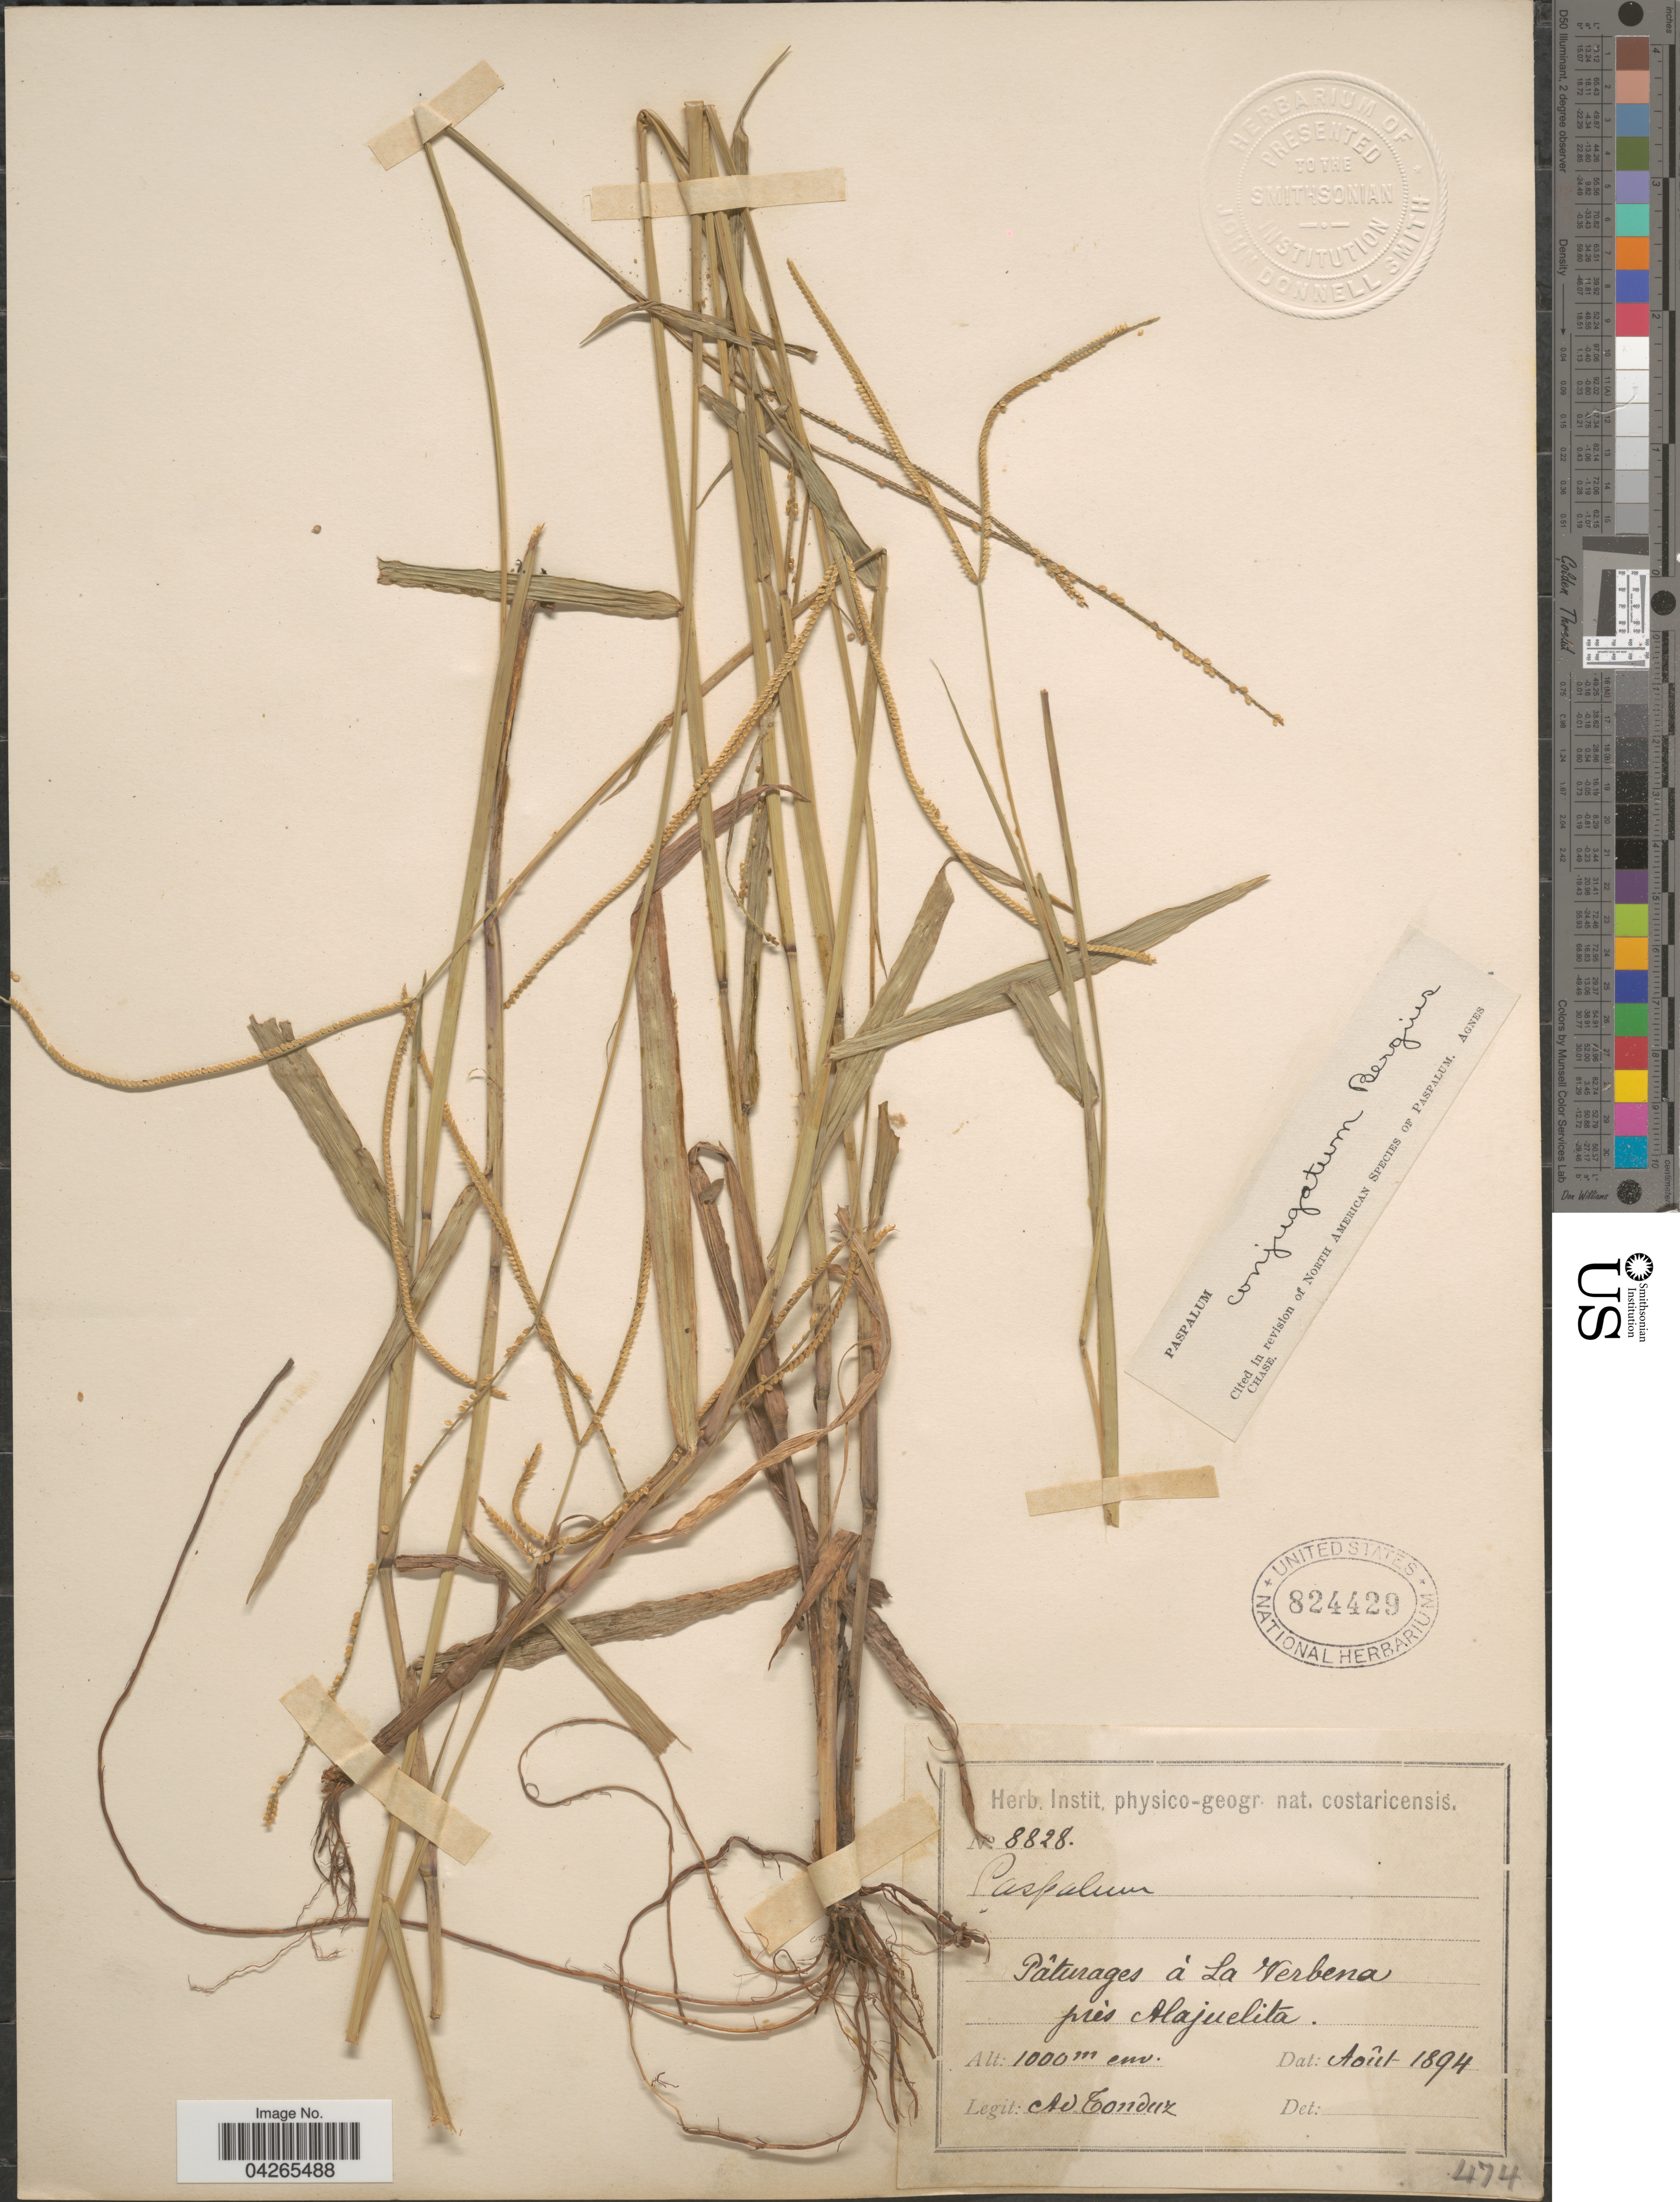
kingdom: Plantae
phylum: Tracheophyta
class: Liliopsida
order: Poales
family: Poaceae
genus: Paspalum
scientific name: Paspalum conjugatum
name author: P.J. Bergius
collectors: A. Tonduz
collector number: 8828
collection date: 1894-08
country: Costa Rica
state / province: Alajuela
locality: Pâturages à La Verbena près Alajuela.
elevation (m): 1000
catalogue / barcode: US 824429